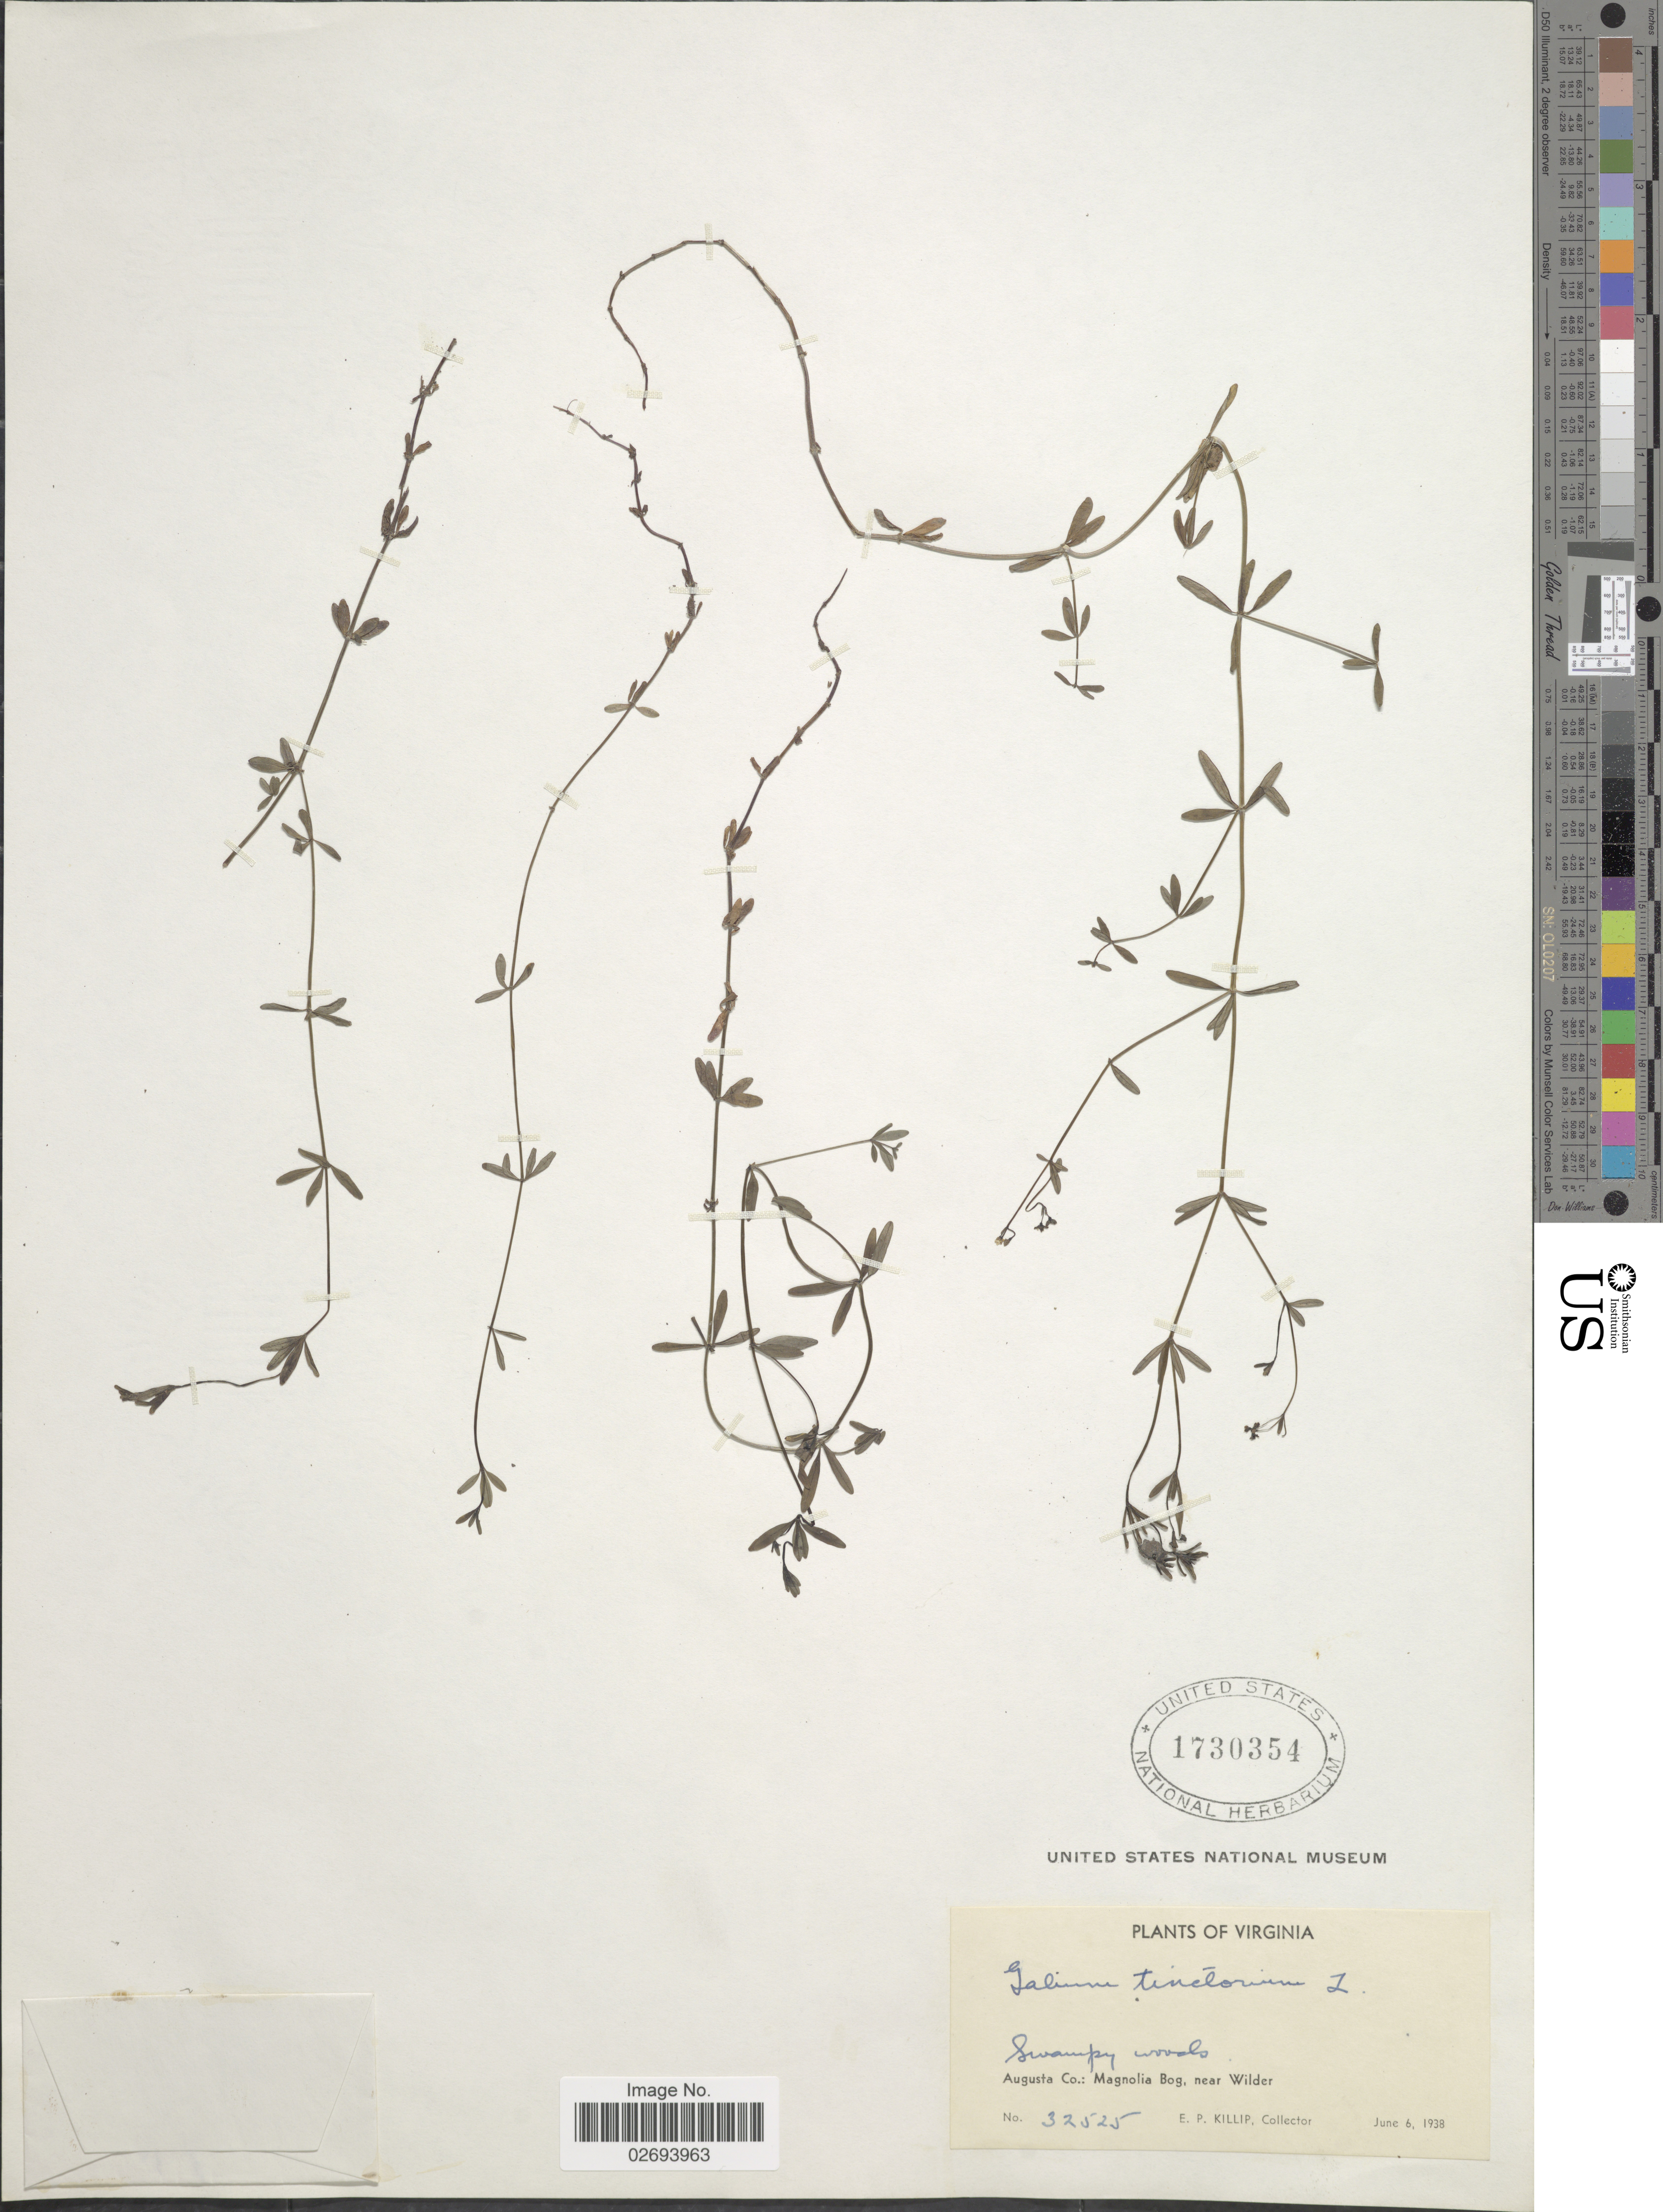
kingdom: Plantae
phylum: Tracheophyta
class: Magnoliopsida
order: Gentianales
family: Rubiaceae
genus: Galium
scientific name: Galium tinctorium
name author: (L.) Scop.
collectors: E. P. Killip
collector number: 32525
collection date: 1938-06-06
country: United States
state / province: Virginia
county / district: Augusta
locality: Swampy woods. Augusta Co.: Magnolia Bog, near Wilder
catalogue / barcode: US 1730354